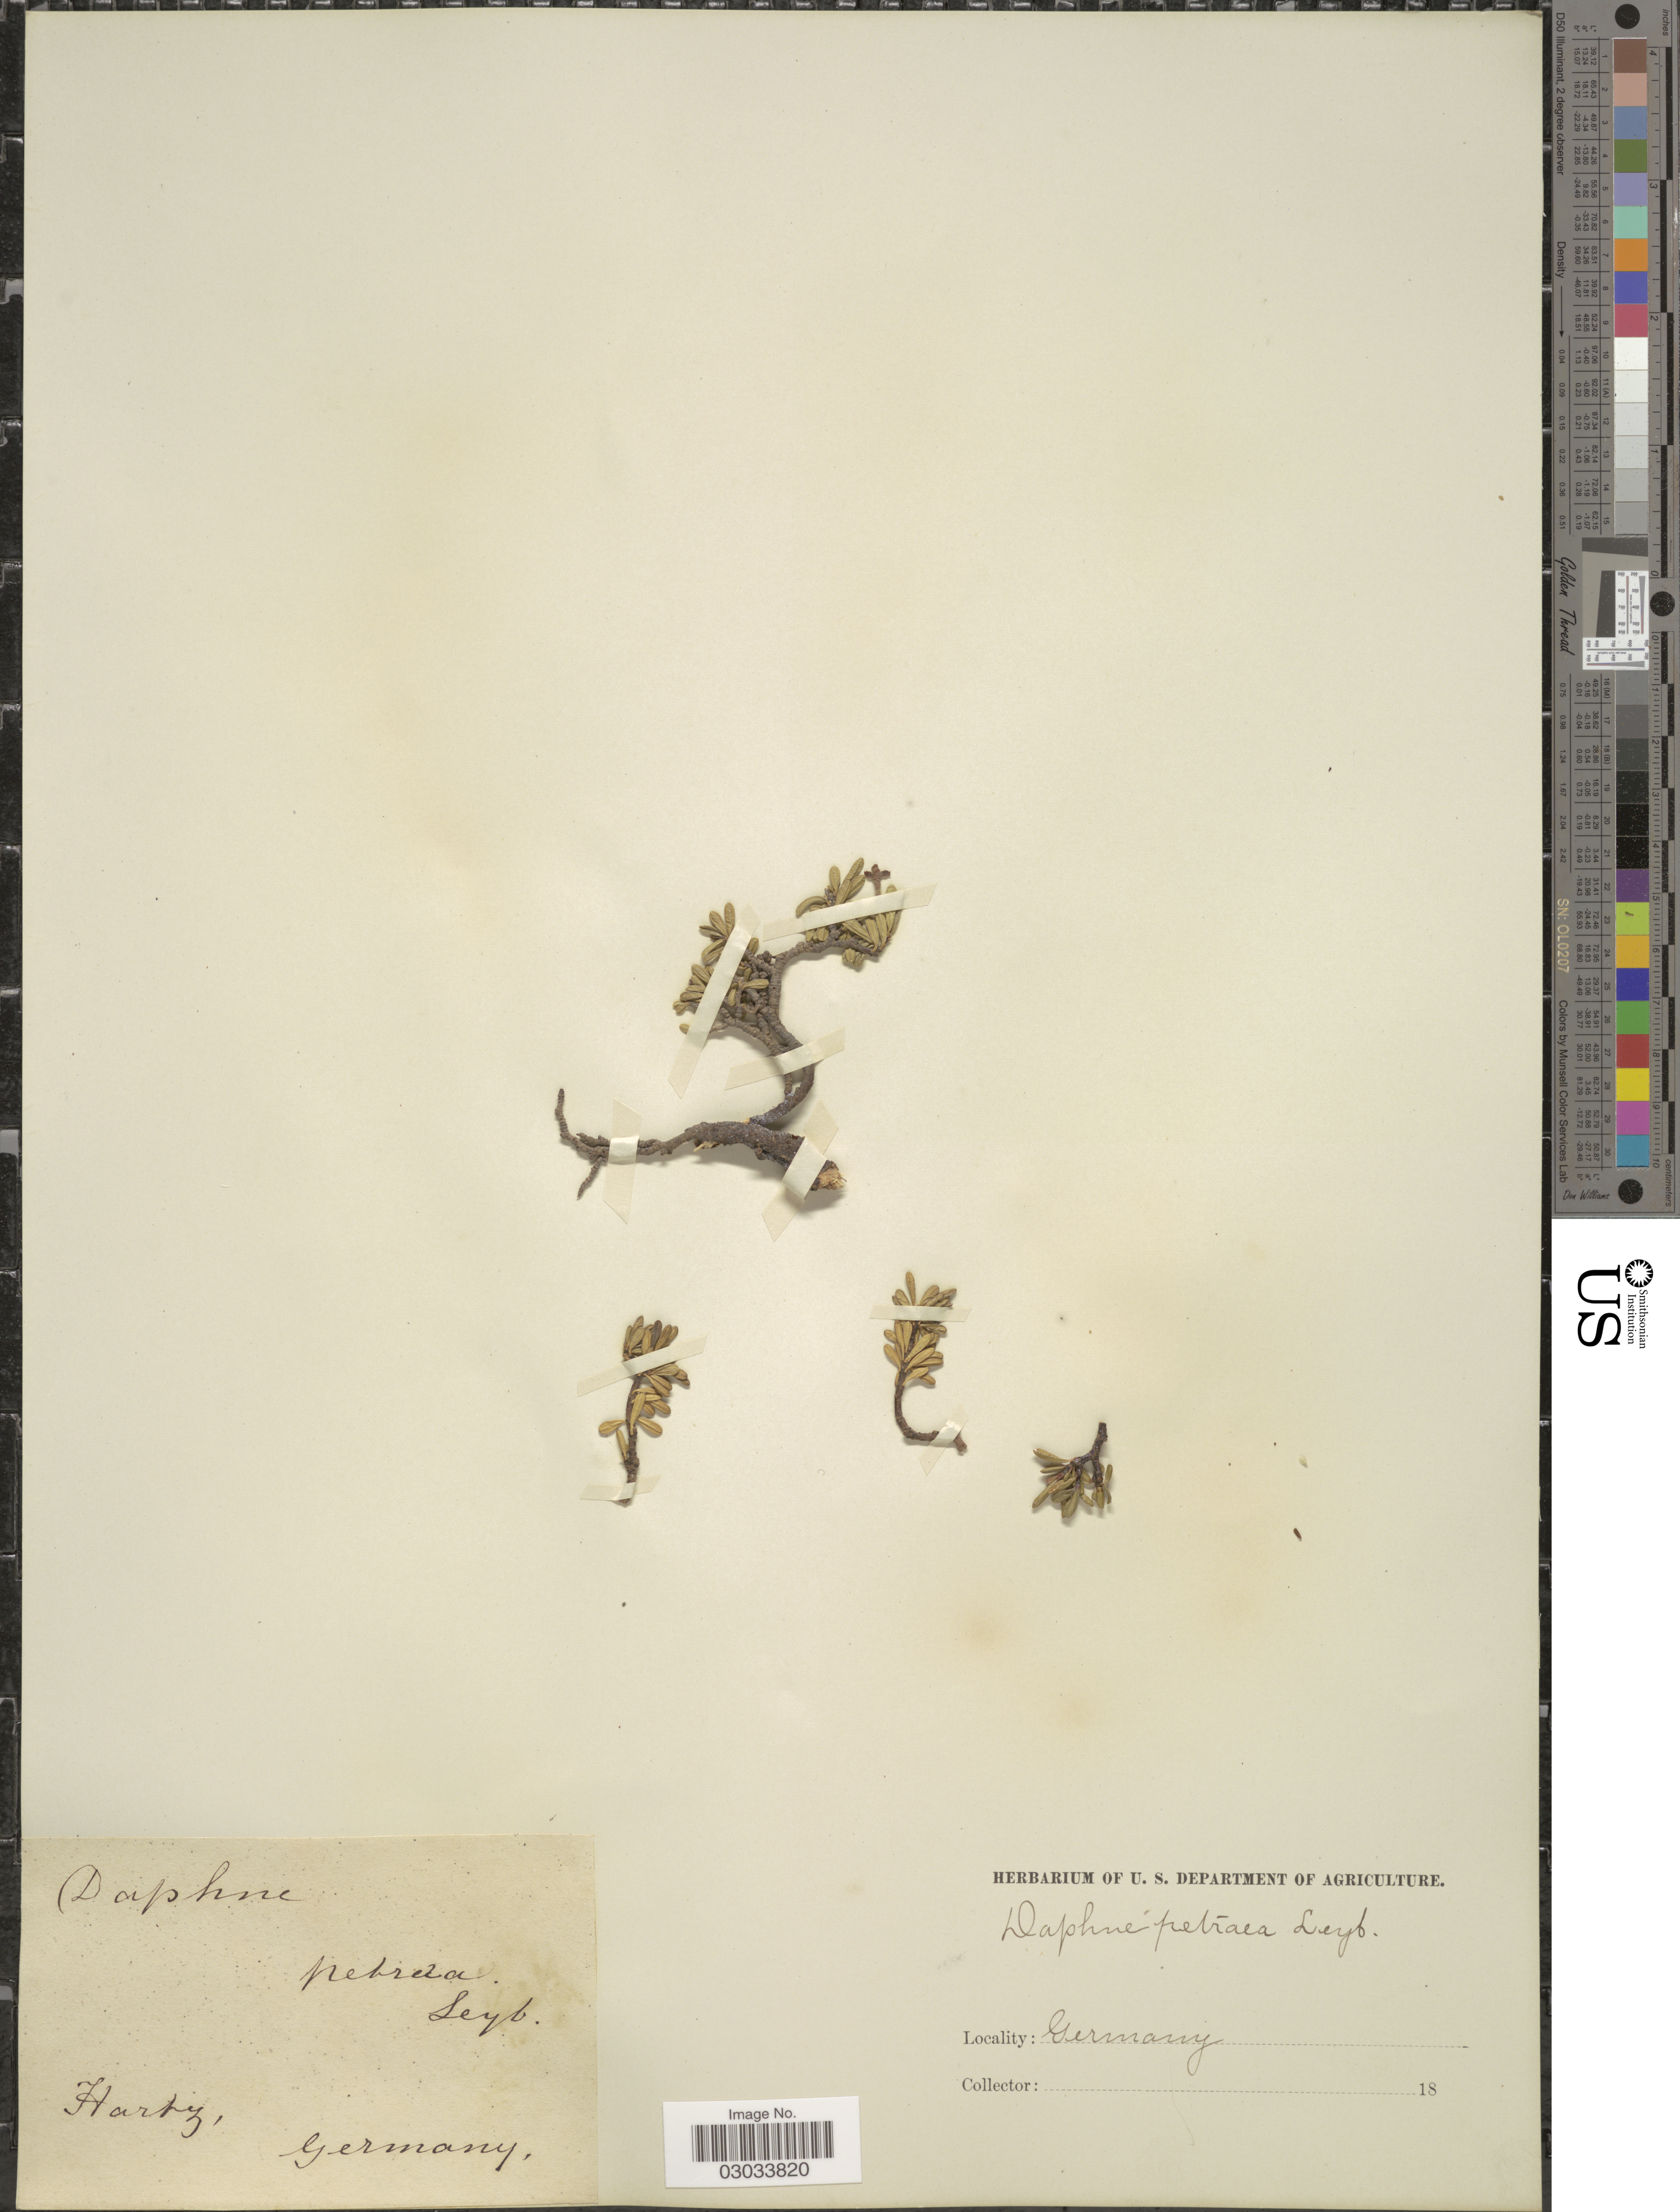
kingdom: Plantae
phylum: Tracheophyta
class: Magnoliopsida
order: Malvales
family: Thymelaeaceae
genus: Daphne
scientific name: Daphne petraea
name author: Leyb.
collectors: -. Hartz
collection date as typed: Transcribed d/m/y: //18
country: Germany